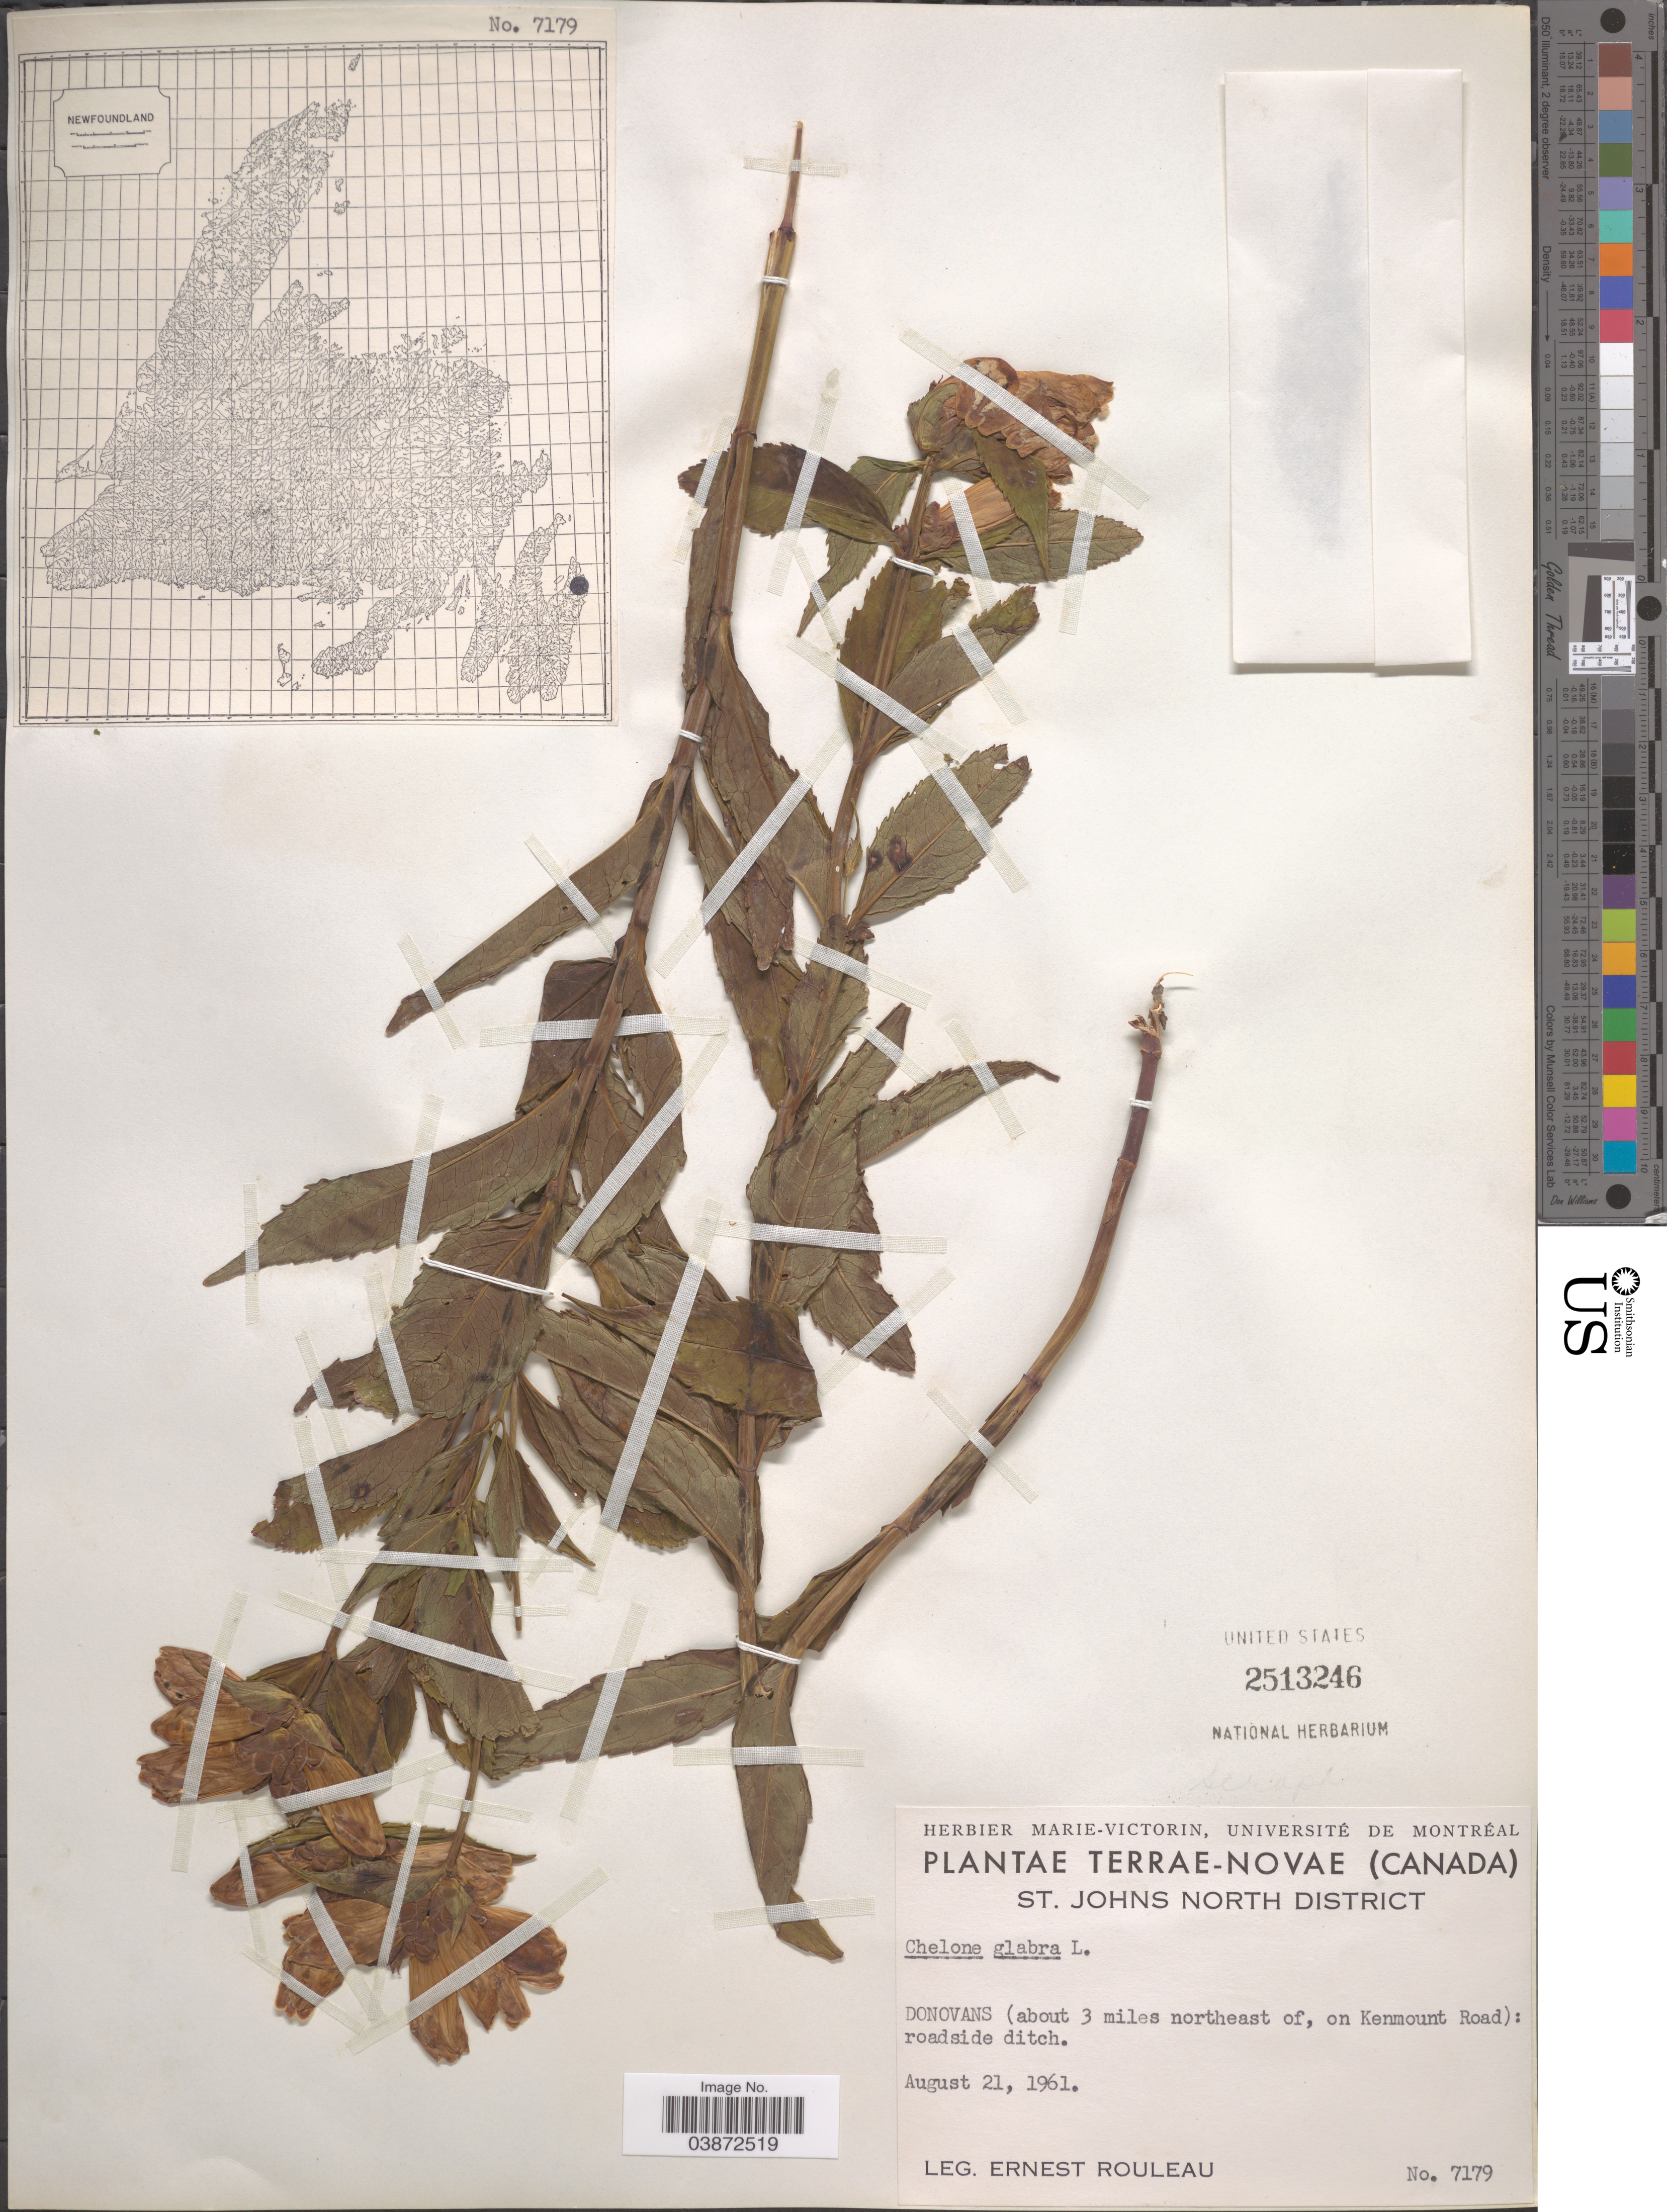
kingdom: Plantae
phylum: Tracheophyta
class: Magnoliopsida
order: Lamiales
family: Plantaginaceae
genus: Chelone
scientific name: Chelone glabra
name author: L.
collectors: J. Rouleau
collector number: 7179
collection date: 1961-08-21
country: Canada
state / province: Newfoundland and Labrador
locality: Terrae-Novae. St. Johns North District. Donovans (about 3 miles northeast of, on Kenmount Road): roadside ditch.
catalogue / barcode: US 2513246